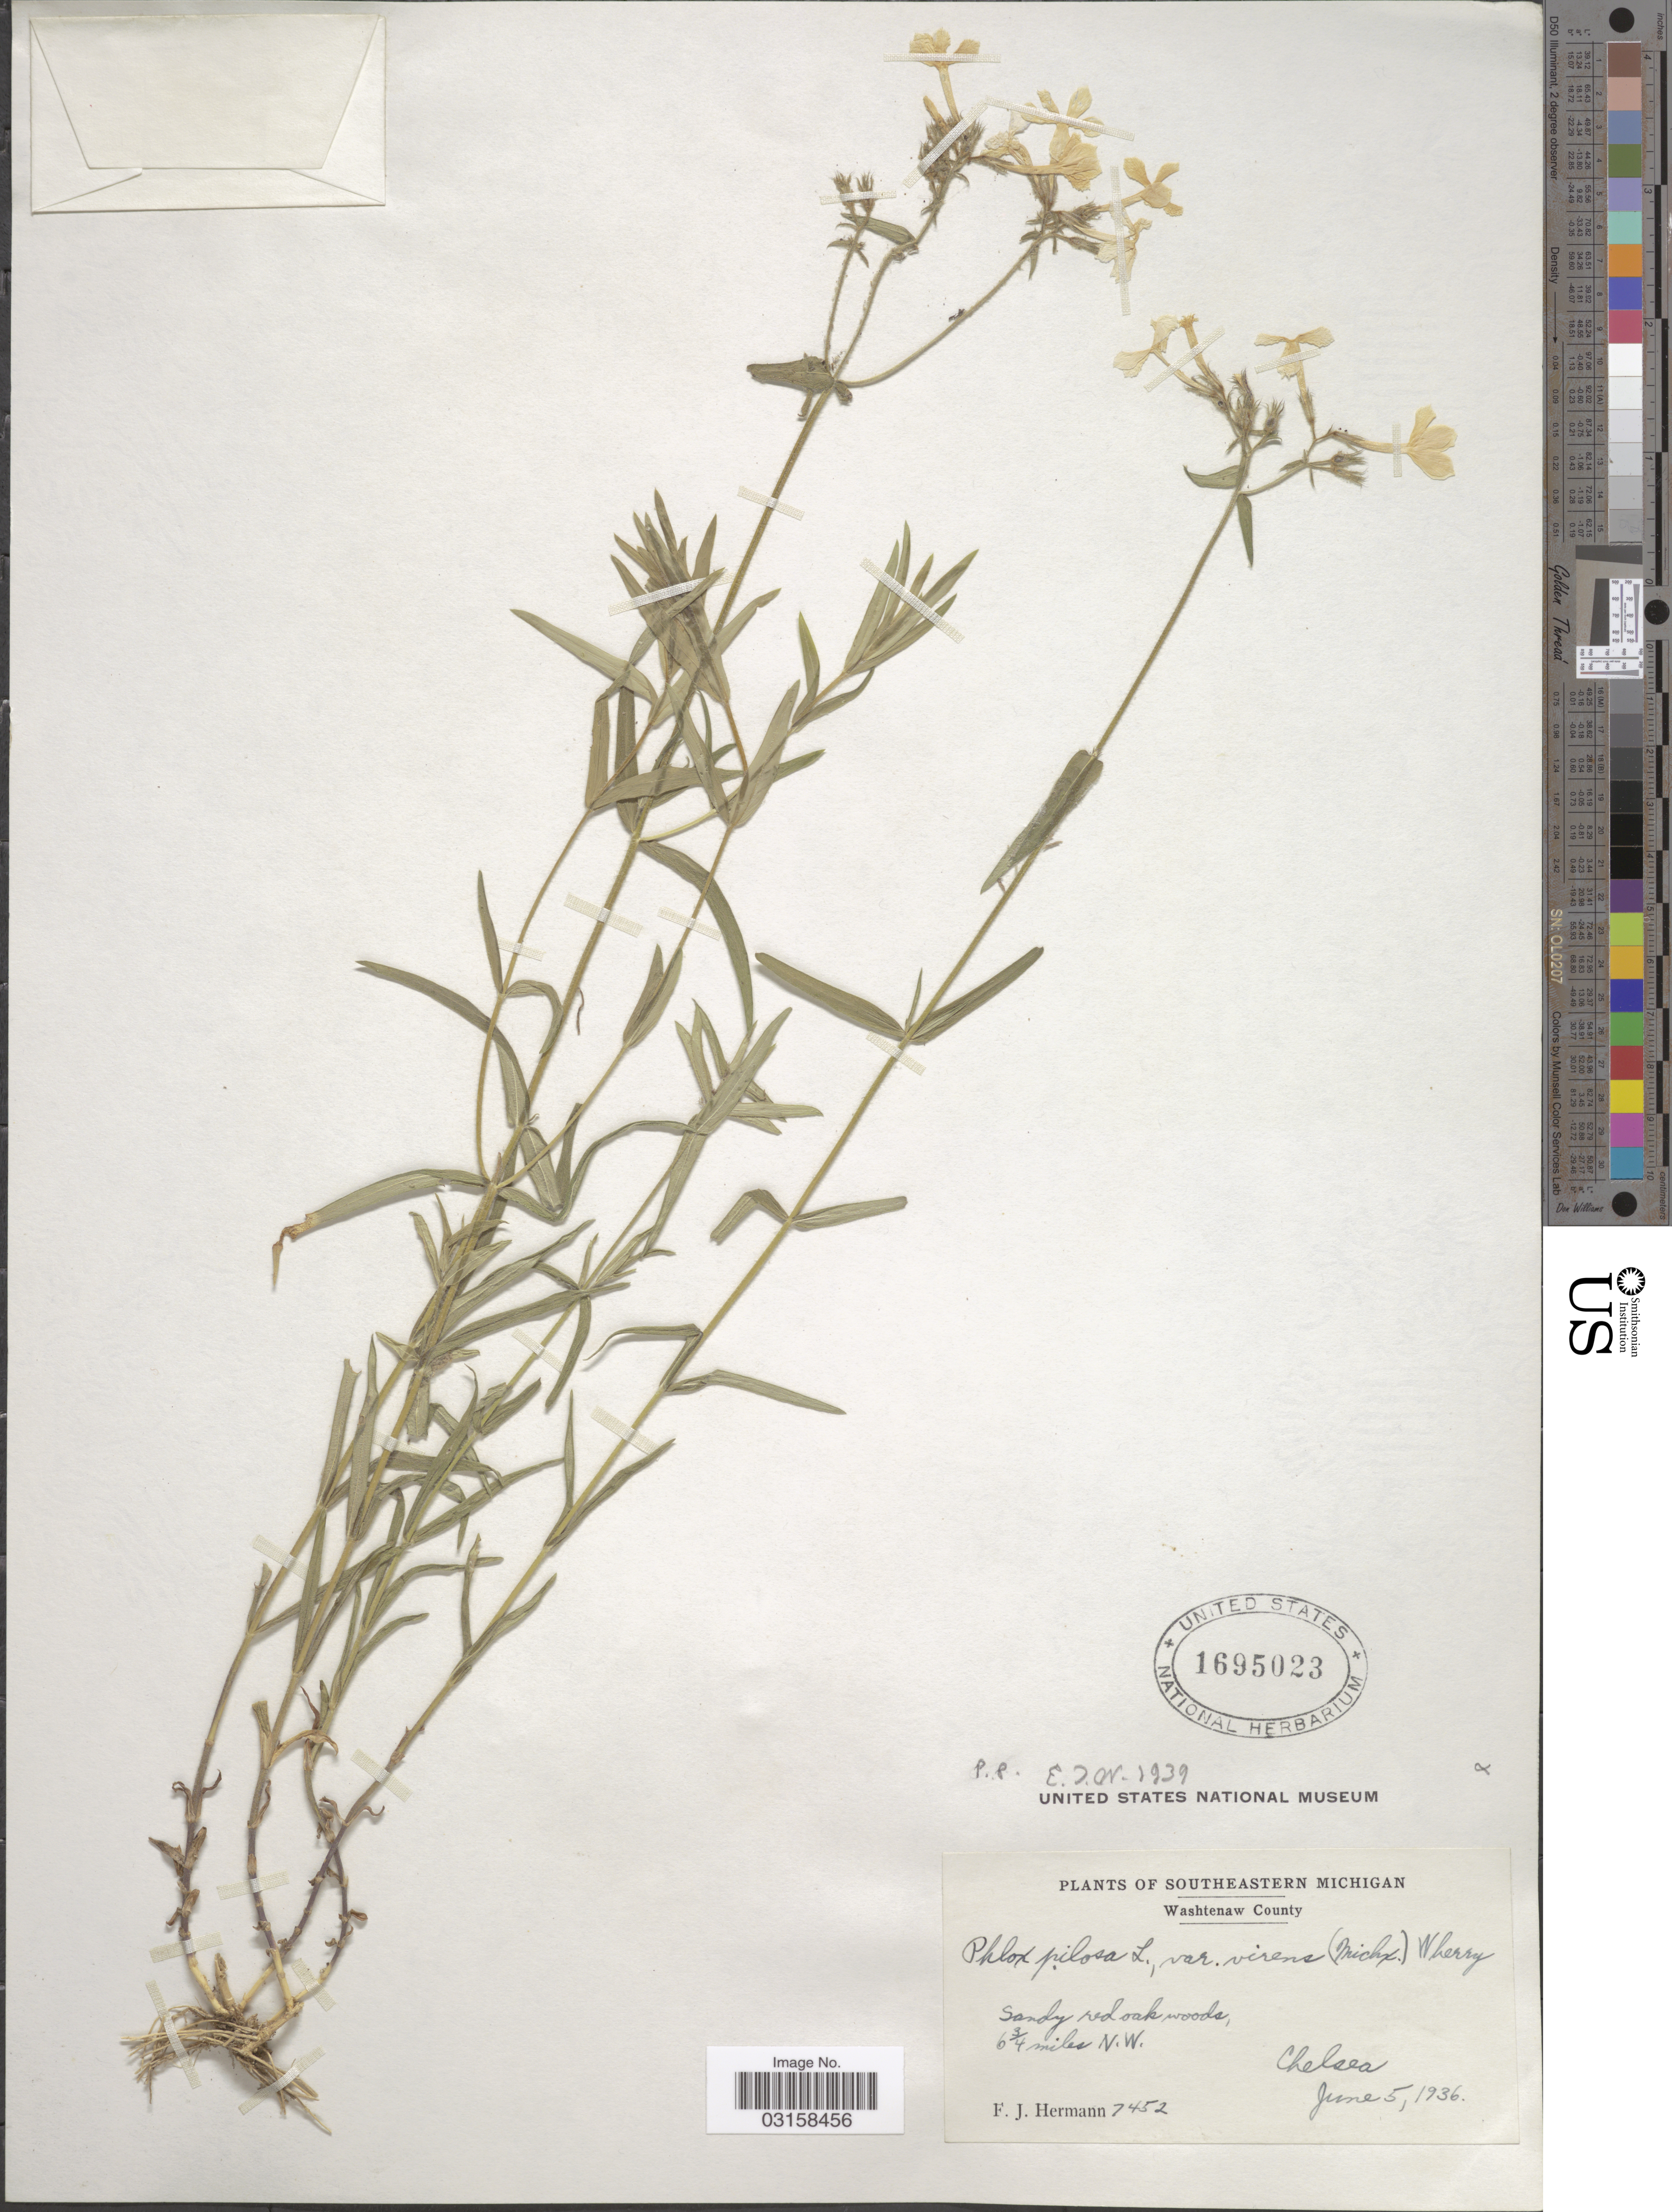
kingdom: Plantae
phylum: Tracheophyta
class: Magnoliopsida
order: Ericales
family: Polemoniaceae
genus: Phlox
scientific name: Phlox pilosa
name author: L.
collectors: F. J. Hermann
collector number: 7452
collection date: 1936-06-05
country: United States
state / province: Michigan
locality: Southeastern Michigan. Washtenaw County. 6¾ miles N. W. Chelsea.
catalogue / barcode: US 1695023